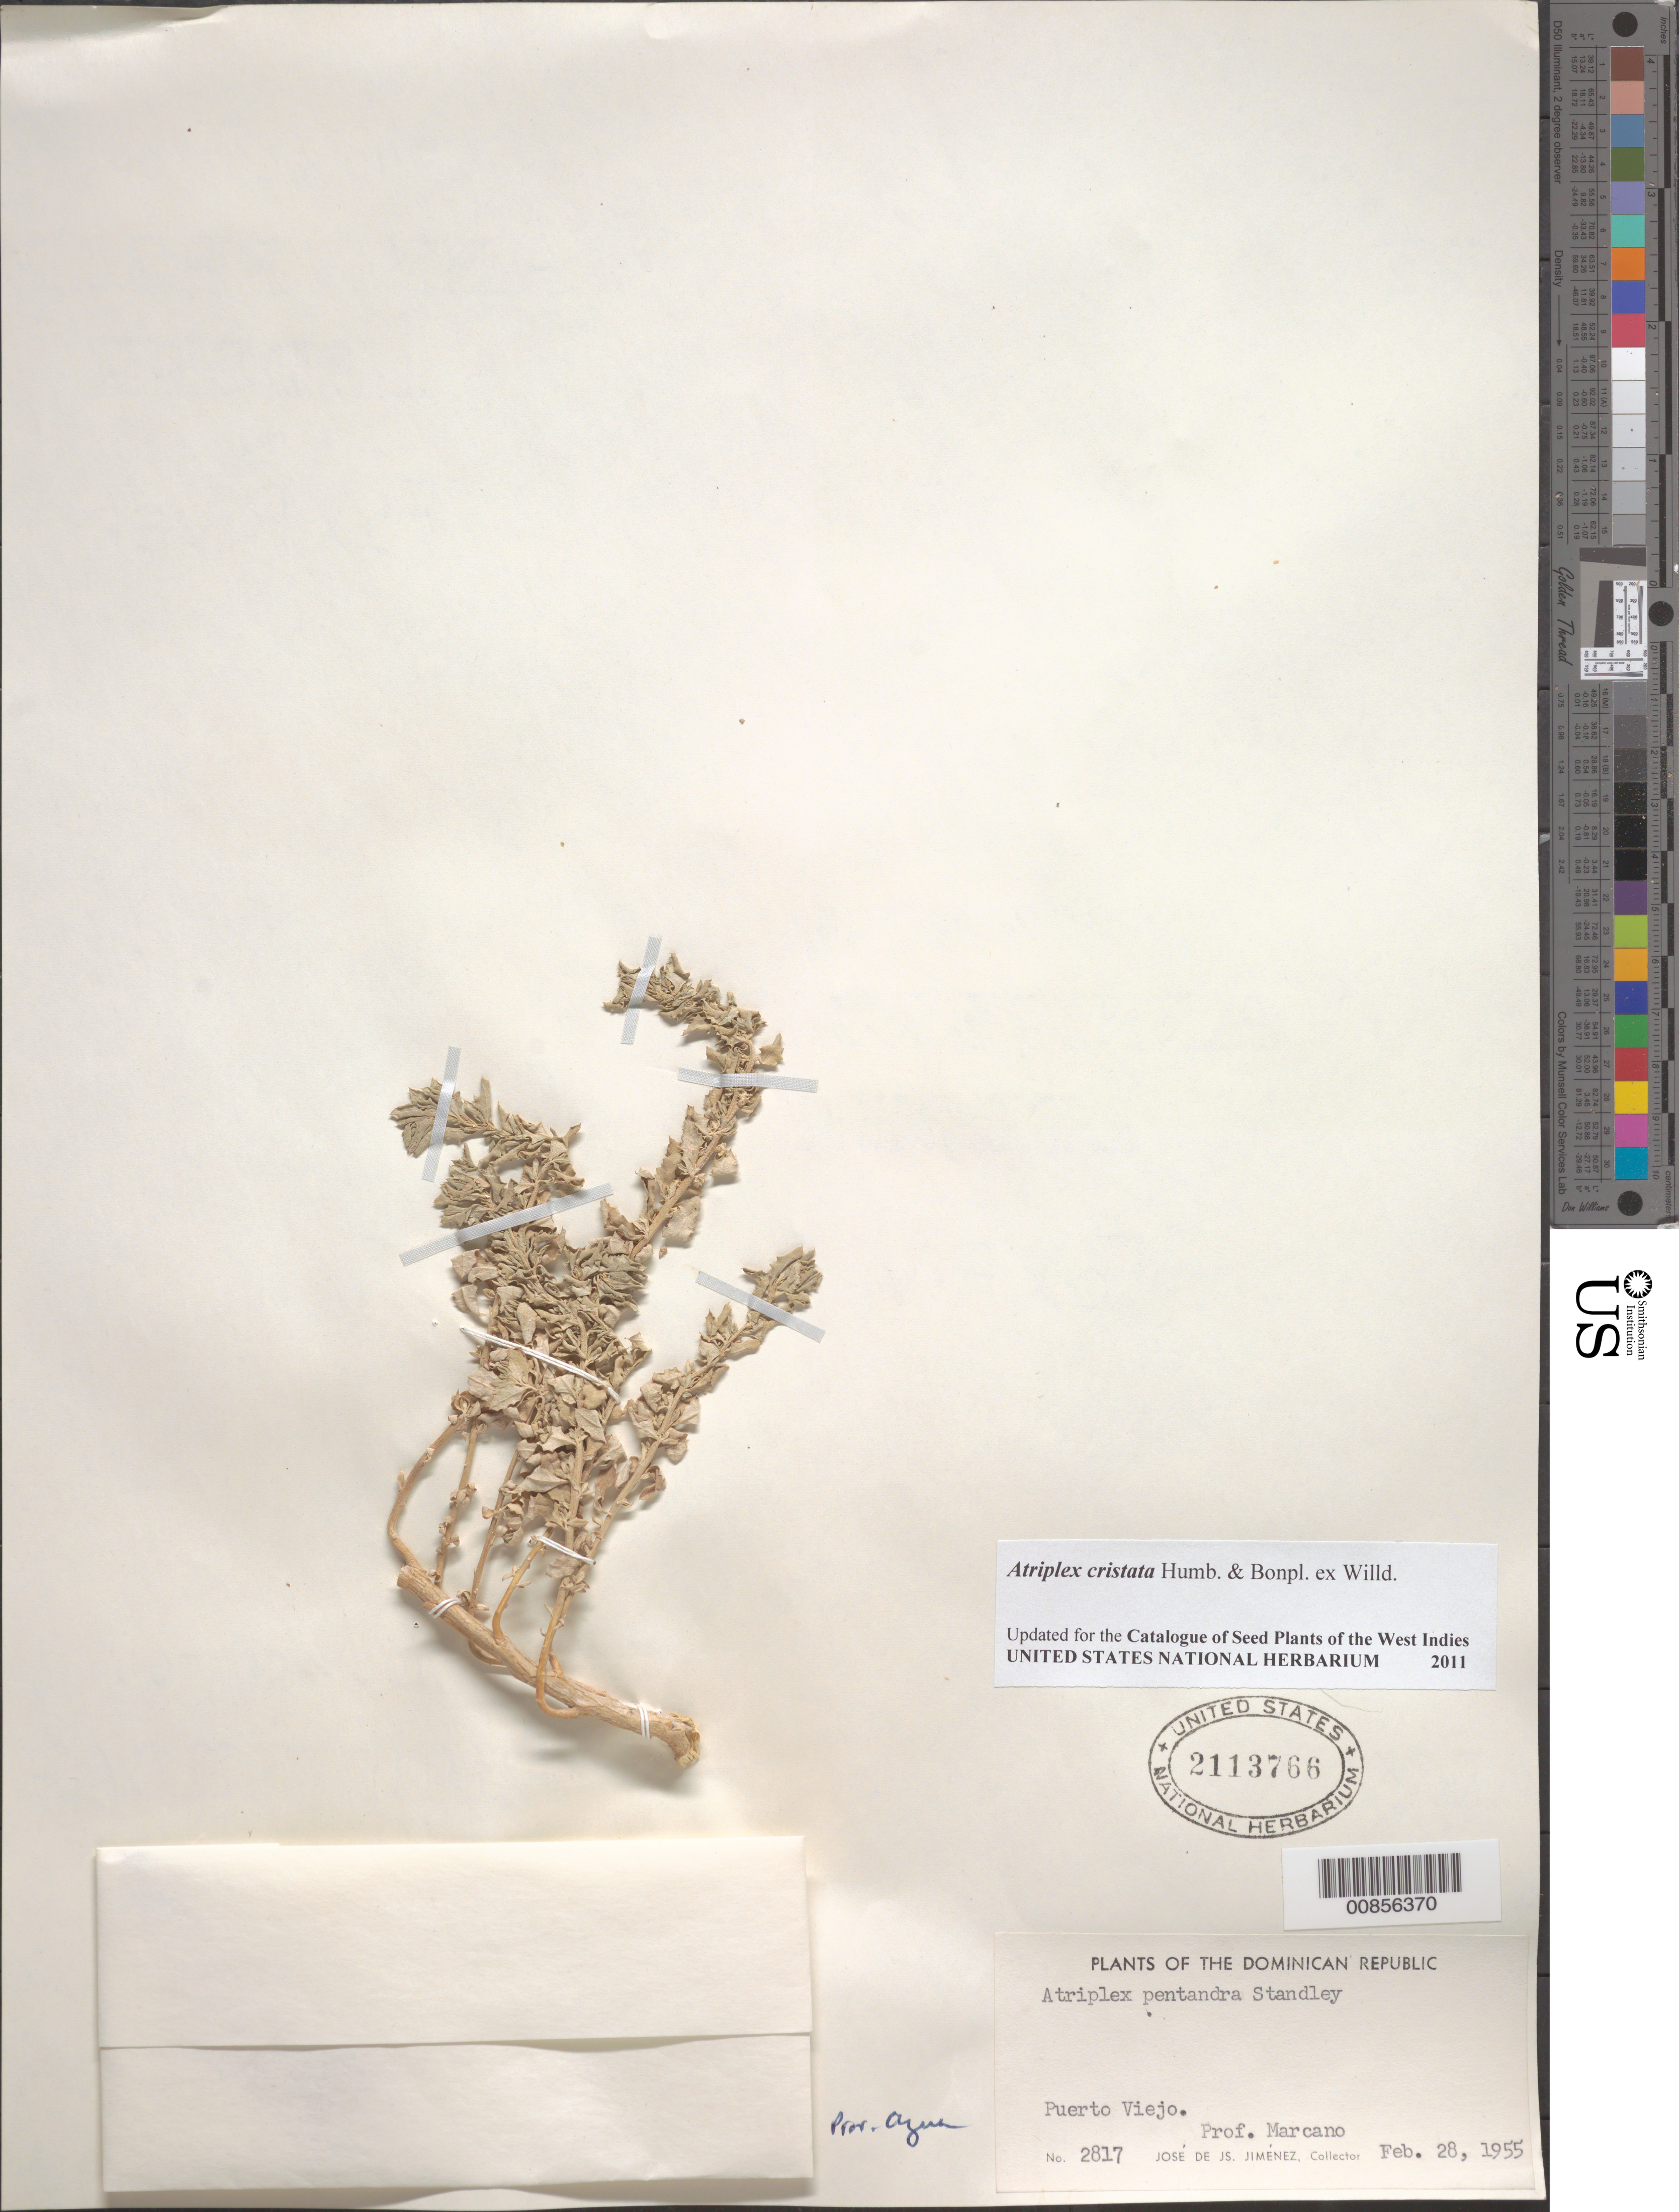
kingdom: Plantae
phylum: Tracheophyta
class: Magnoliopsida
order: Caryophyllales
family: Amaranthaceae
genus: Atriplex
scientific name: Atriplex pentandra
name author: (Jacq.) Standl.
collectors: J. J. Jiménez Almonte & E. J. Marcano F.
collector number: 2817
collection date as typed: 28 Feb 1955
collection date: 1955-02-28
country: Dominican Republic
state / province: Azua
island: Hispaniola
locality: Puerto Viejo.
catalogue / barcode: US 2113766